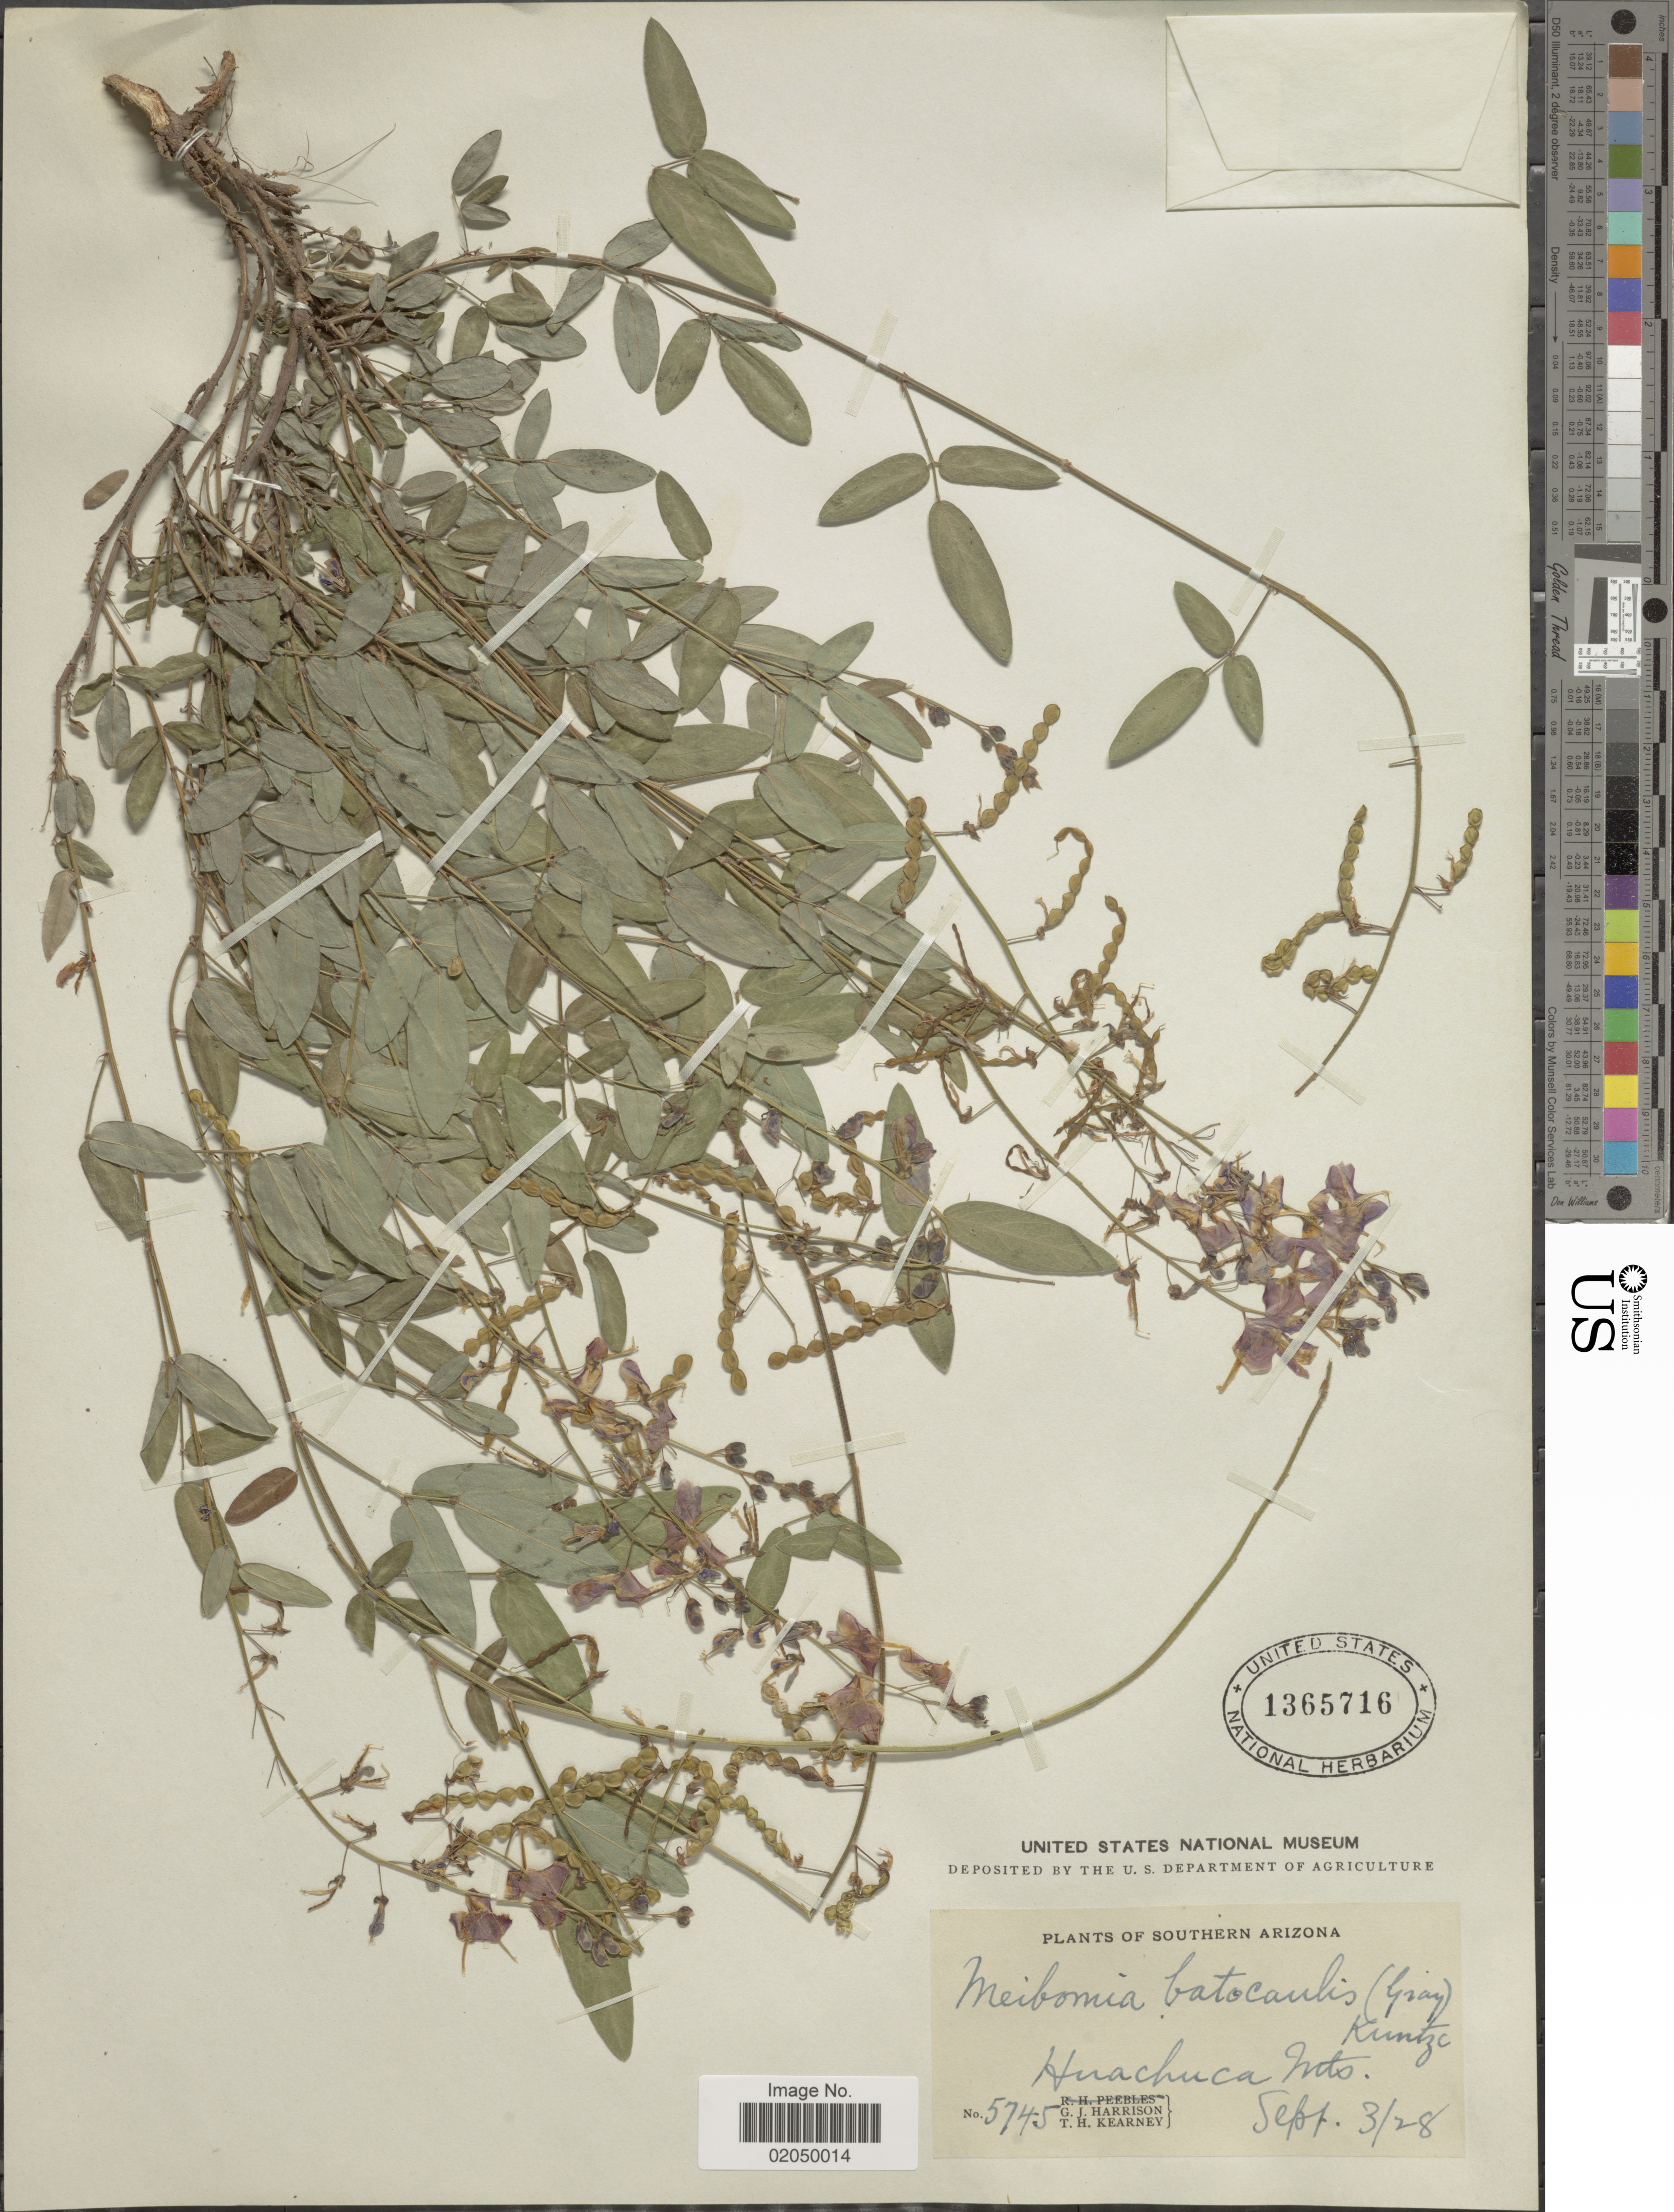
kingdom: Plantae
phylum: Tracheophyta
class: Magnoliopsida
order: Fabales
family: Fabaceae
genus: Desmodium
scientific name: Desmodium batocaulon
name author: A. Gray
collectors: G. J. Harrison & T. H. Kearney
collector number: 5745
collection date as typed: Transcribed d/m/y: 3/9/28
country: United States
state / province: Arizona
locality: Southern Arizona. Huachuca Mts.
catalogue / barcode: US 1365716